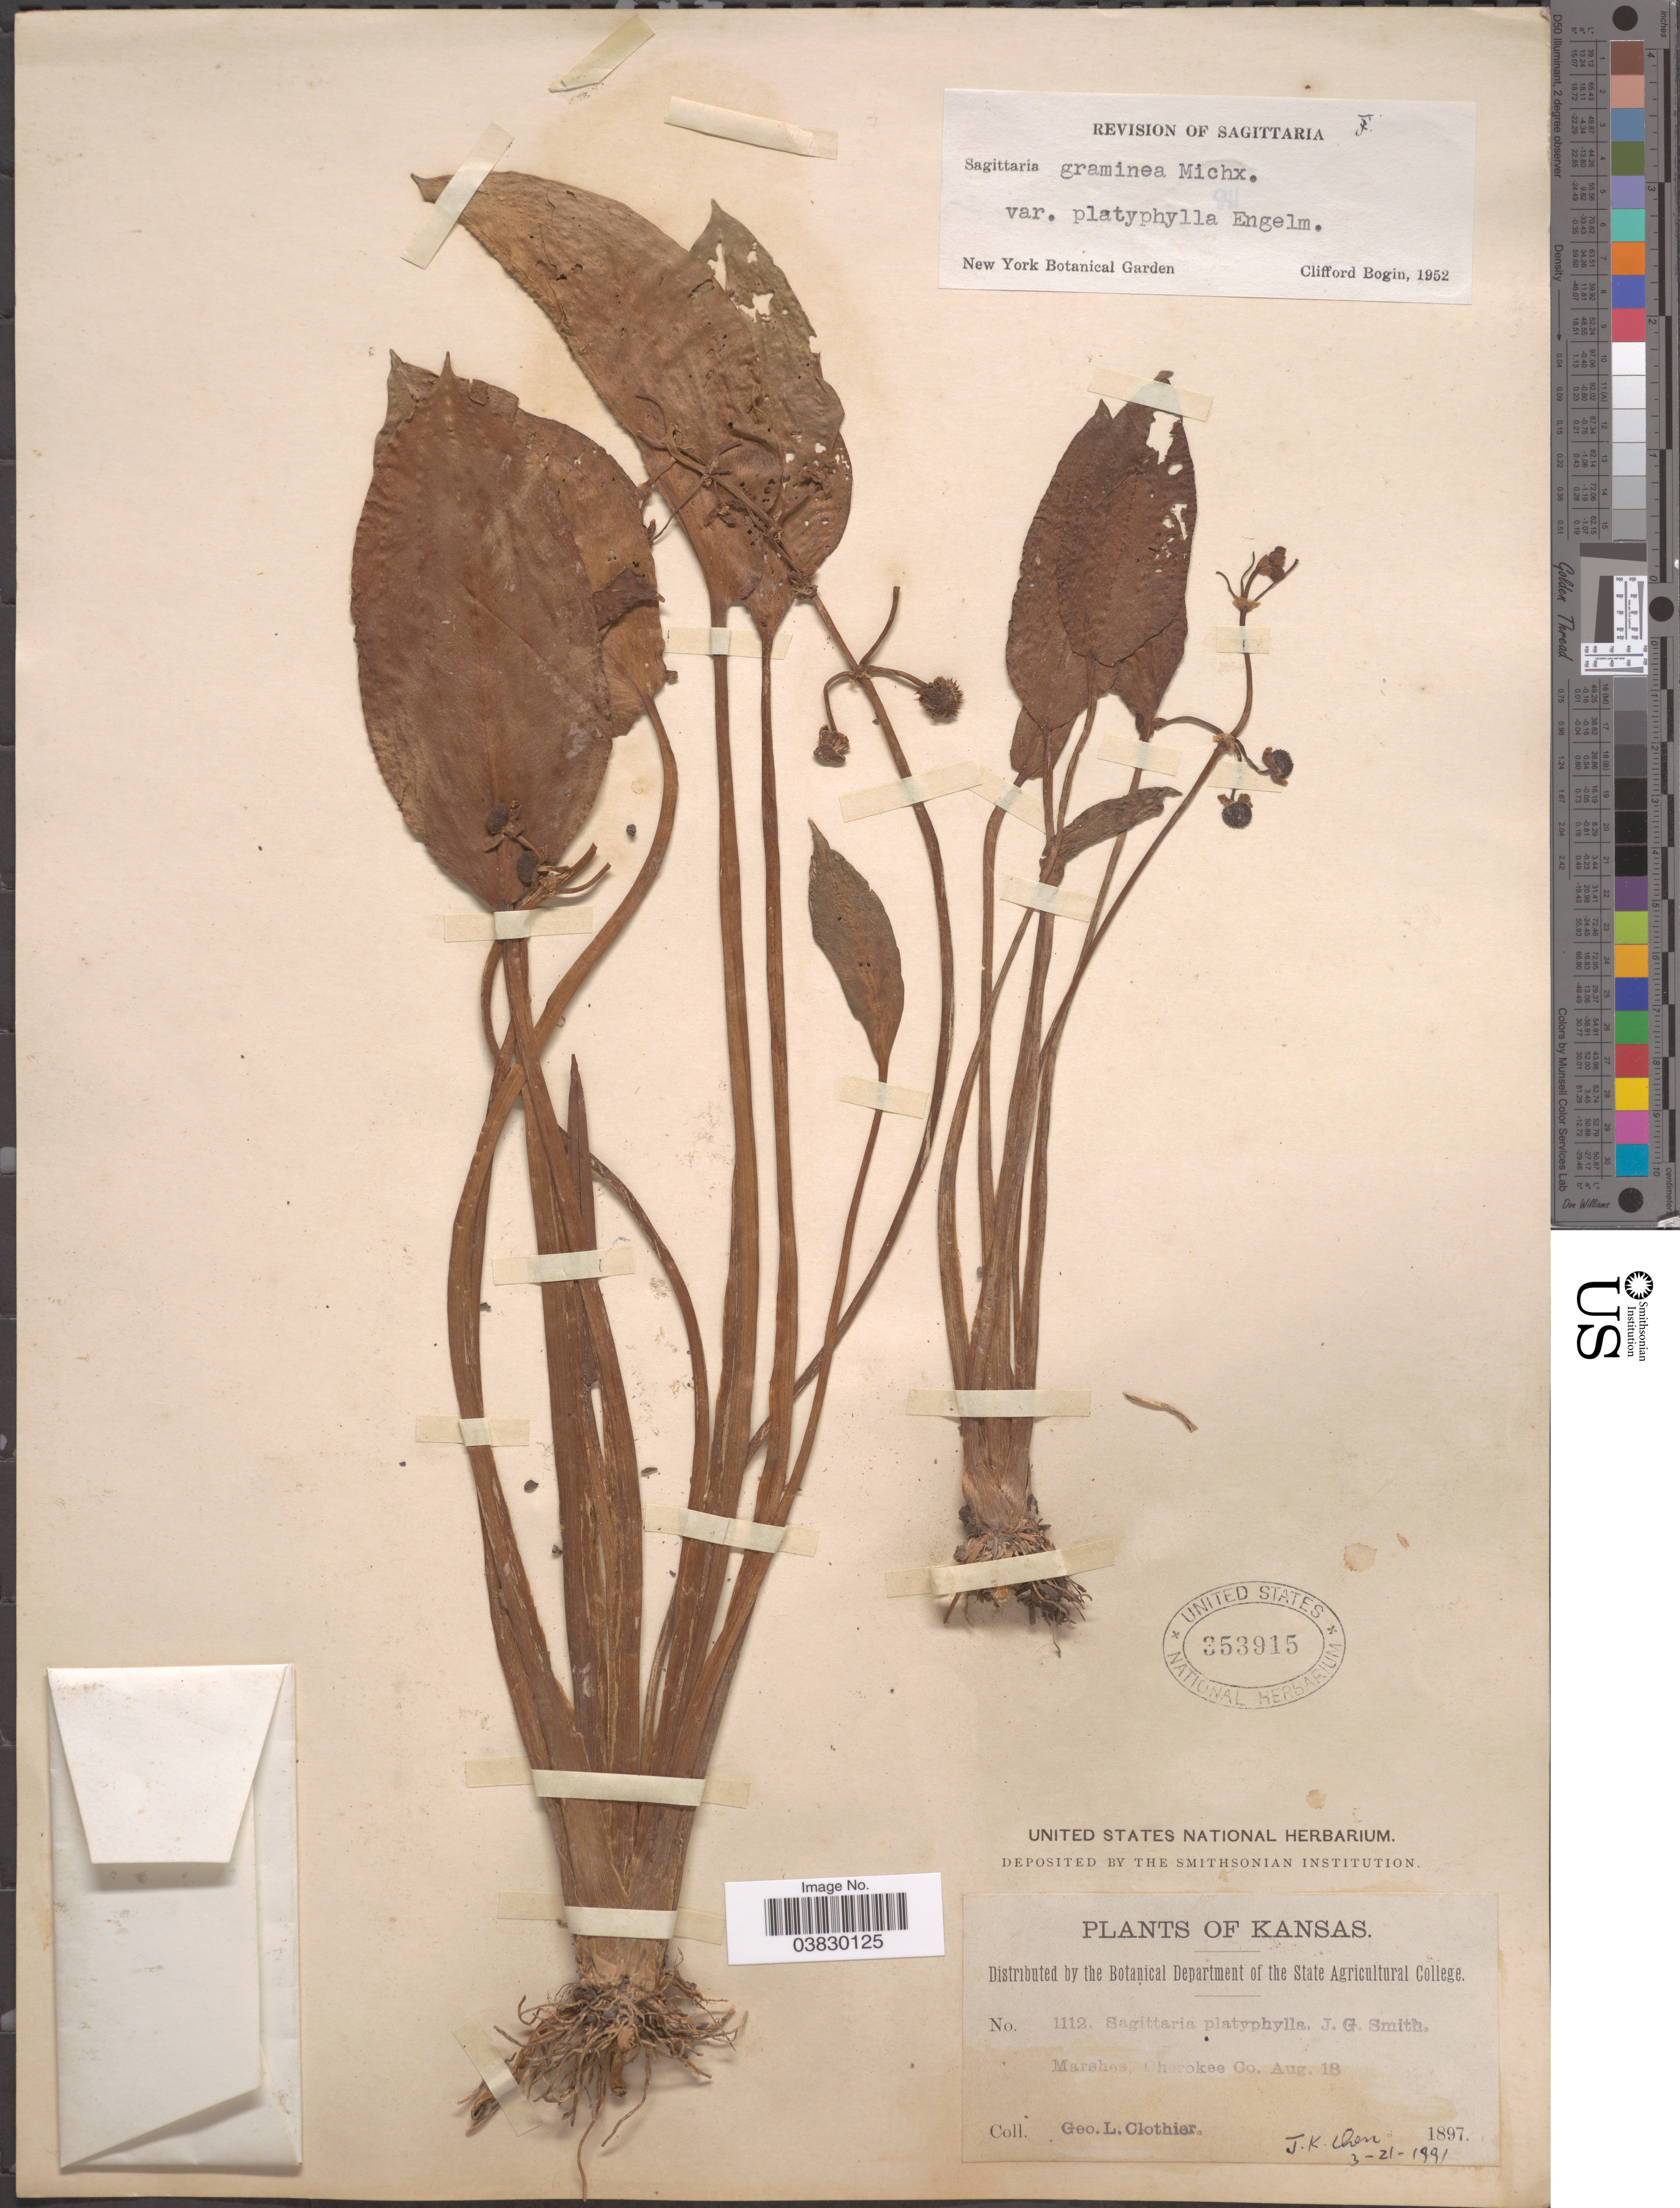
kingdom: Plantae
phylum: Tracheophyta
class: Liliopsida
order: Alismatales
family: Alismataceae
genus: Sagittaria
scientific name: Sagittaria graminea var. platyphylla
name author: Engelm. in A. Gray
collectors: G. Clothier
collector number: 1112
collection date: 1897-08-18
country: United States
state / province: Kansas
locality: Cherokee Co.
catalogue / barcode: US 353915